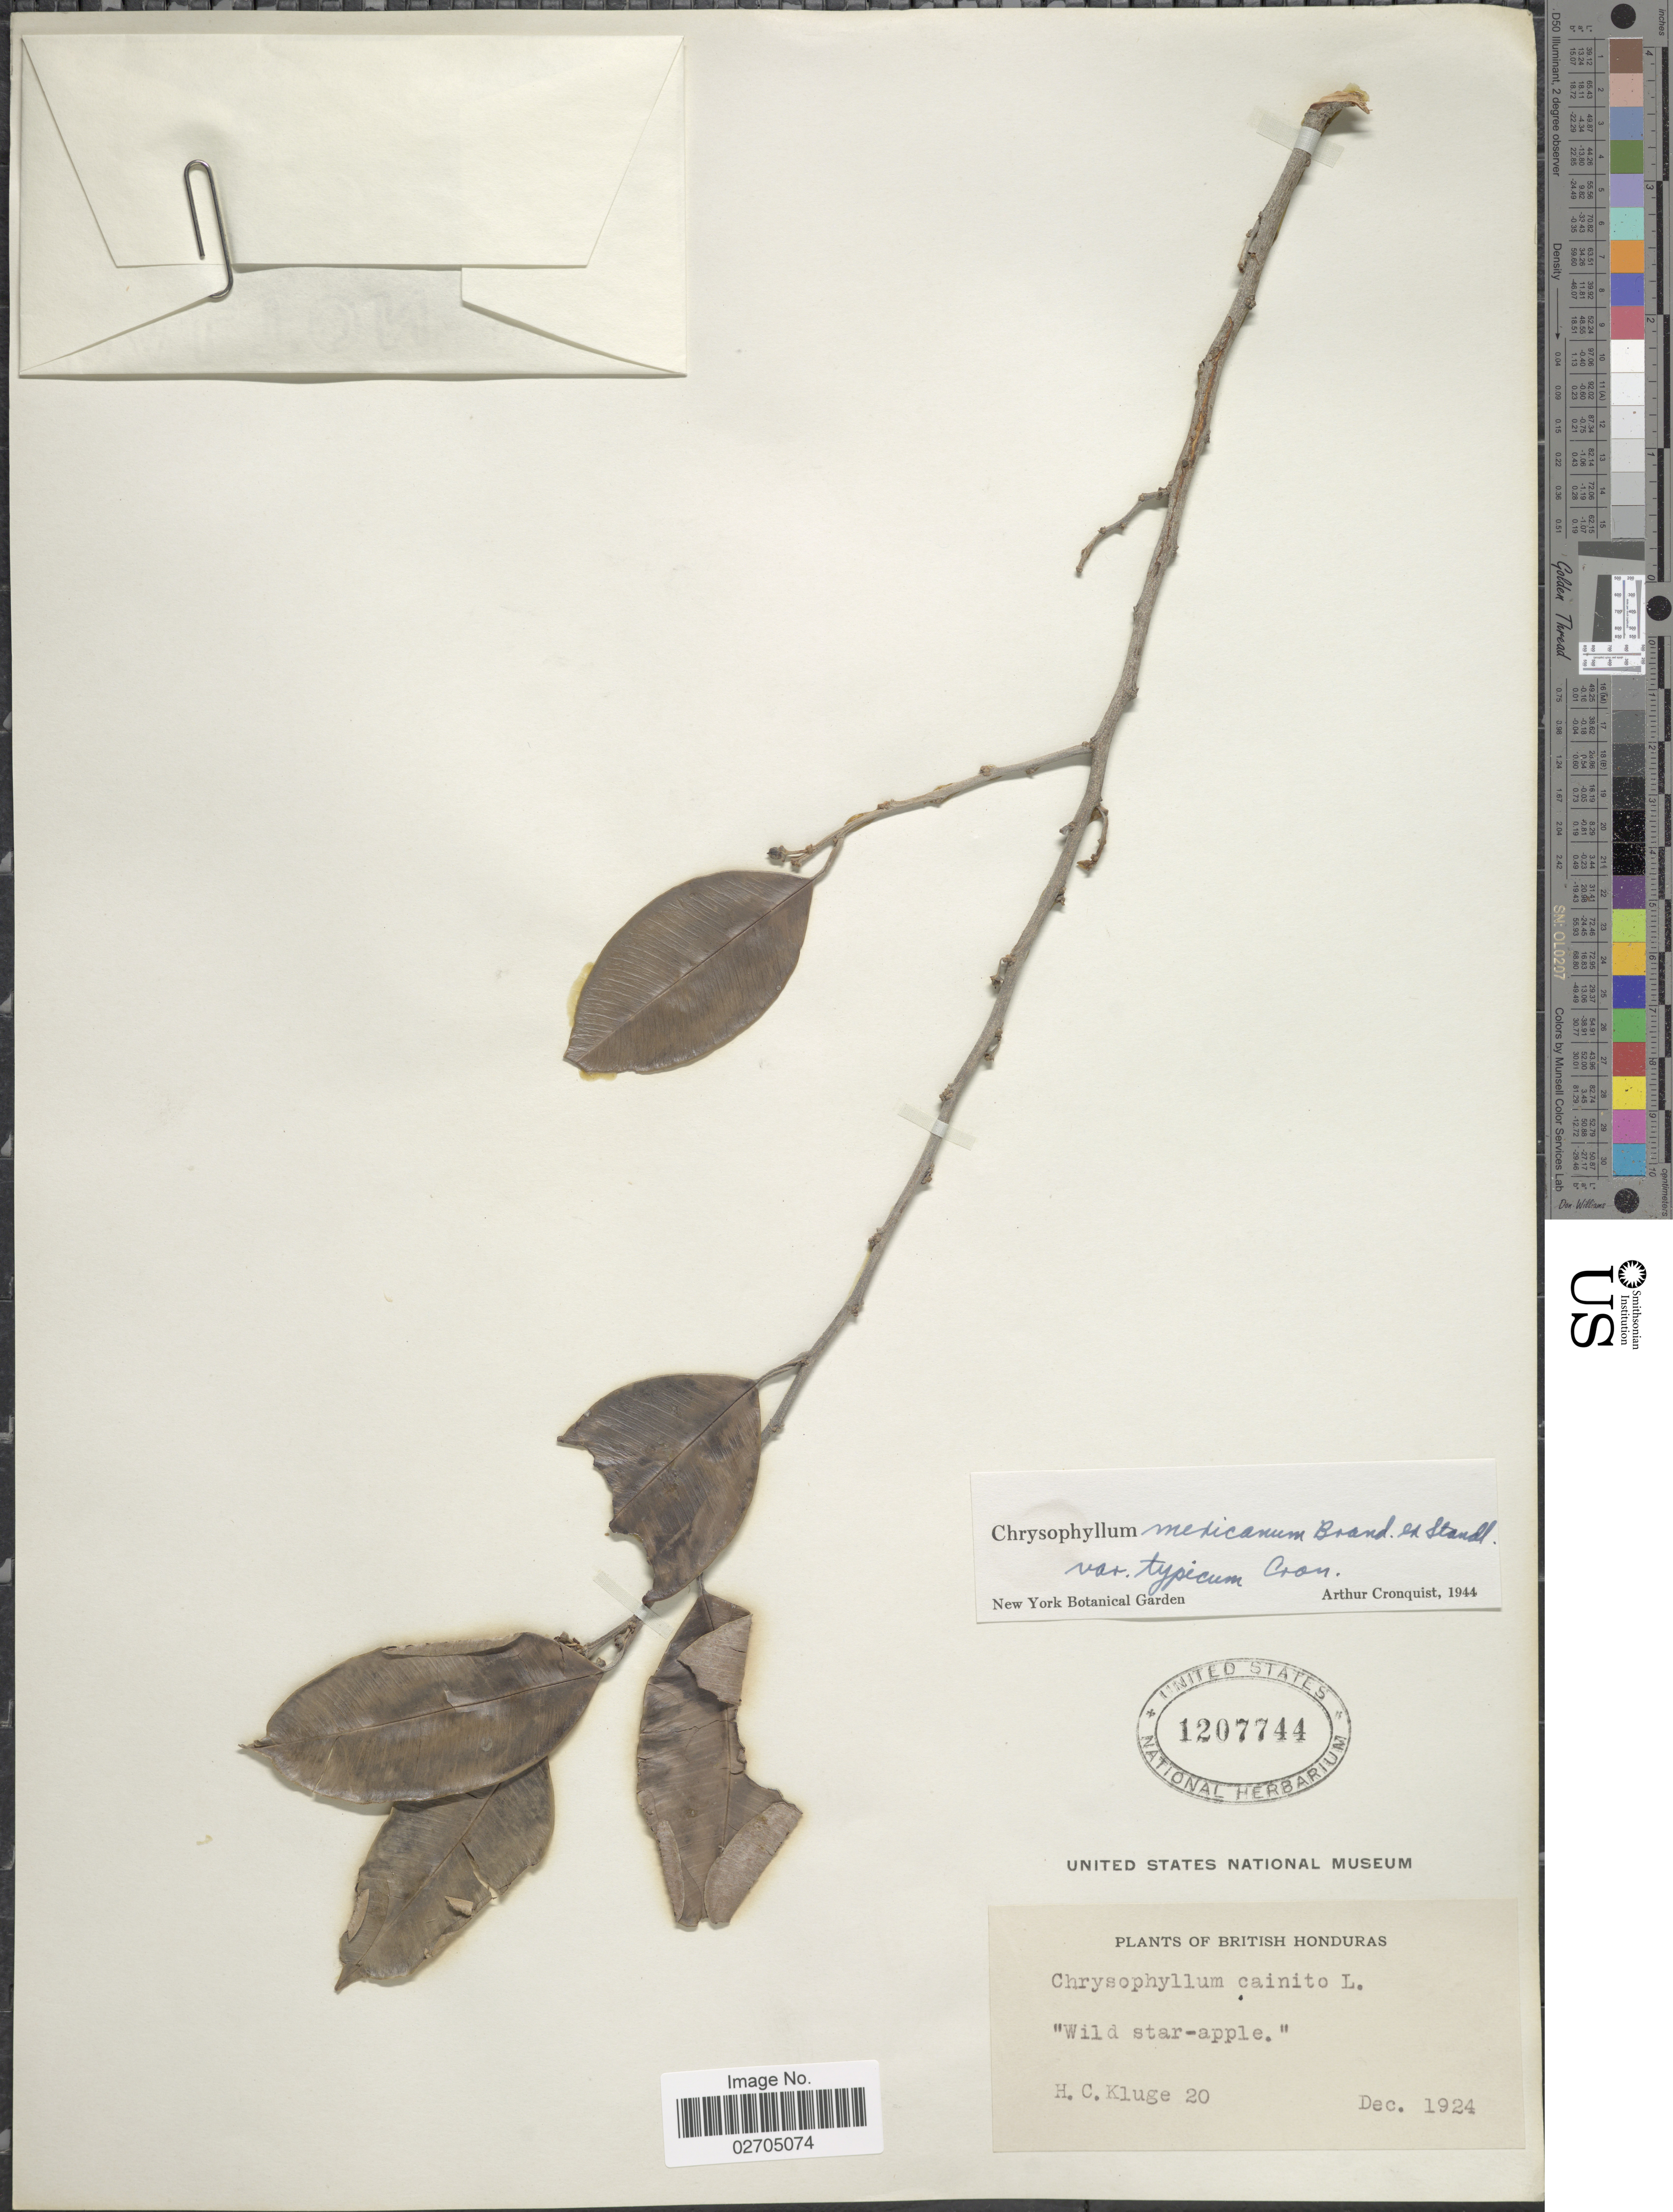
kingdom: Plantae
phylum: Tracheophyta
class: Magnoliopsida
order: Ericales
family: Sapotaceae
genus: Chrysophyllum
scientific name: Chrysophyllum mexicanum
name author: Brandegee ex Standl.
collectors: H. C. Kluge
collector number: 20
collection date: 1924-12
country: Belize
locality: British Honduras.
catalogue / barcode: US 1207744